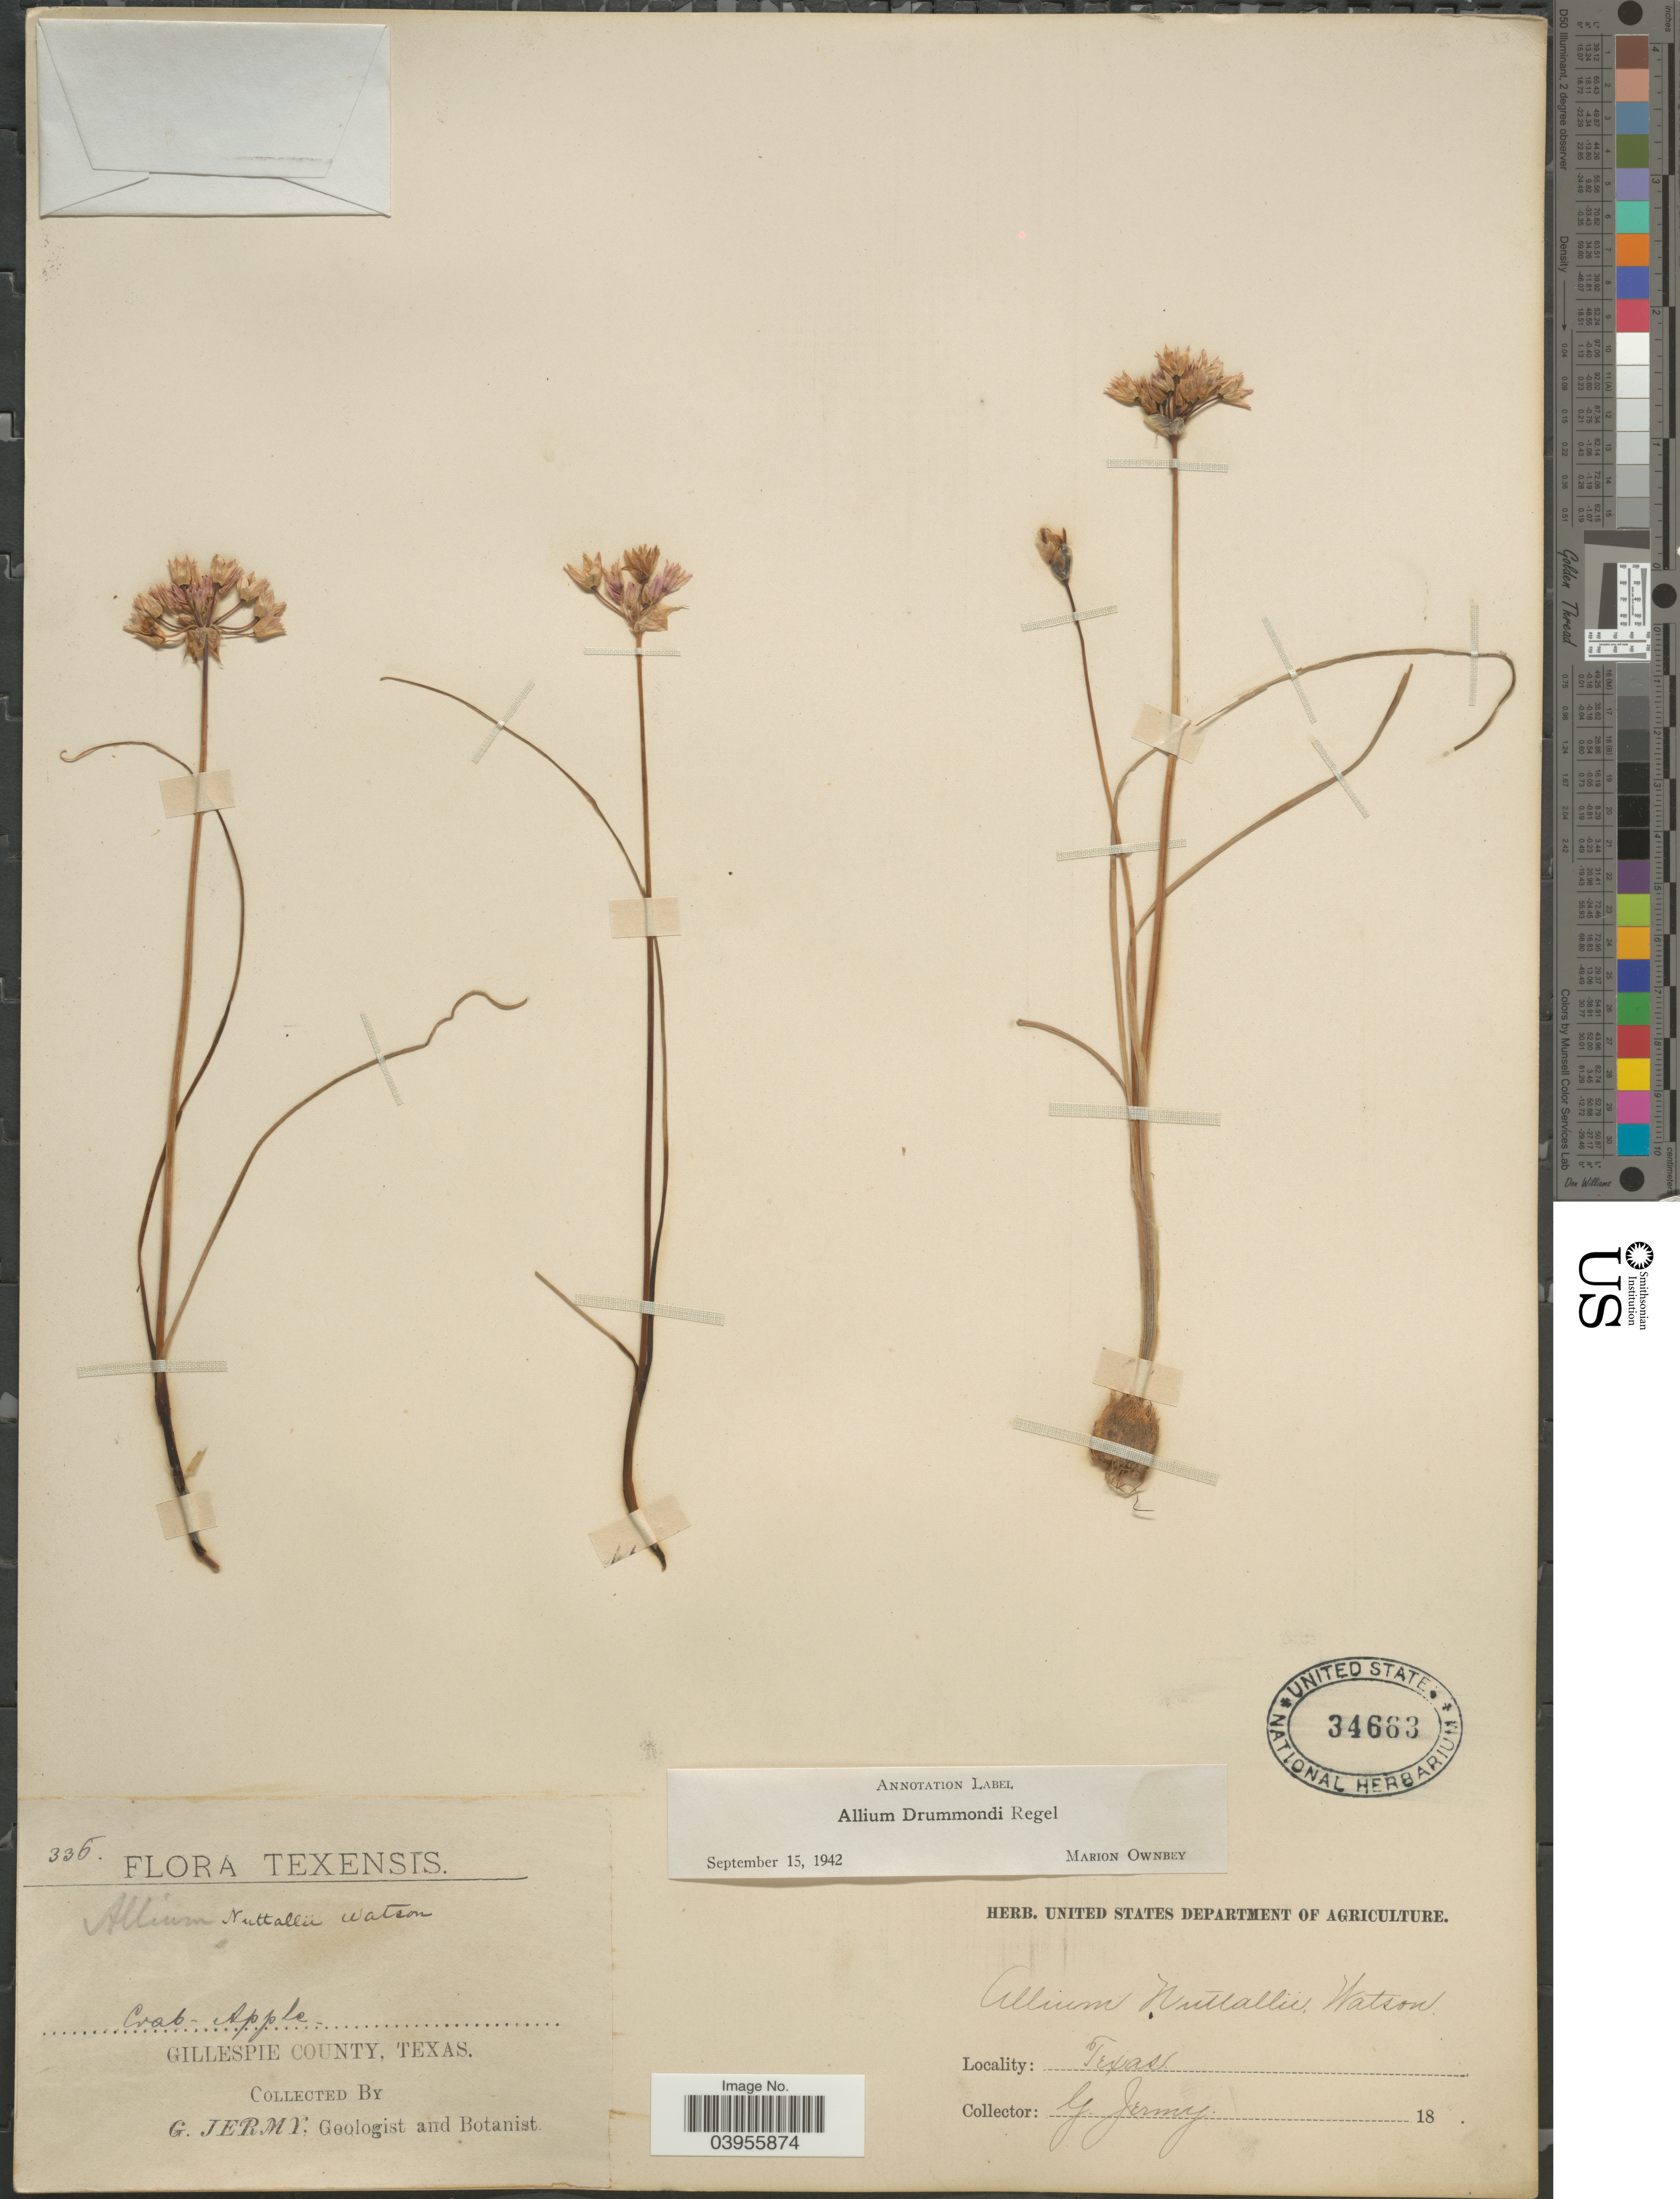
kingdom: Plantae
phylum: Tracheophyta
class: Liliopsida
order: Asparagales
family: Amaryllidaceae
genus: Allium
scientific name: Allium drummondii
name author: Regel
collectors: G. Jermy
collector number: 336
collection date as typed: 18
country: United States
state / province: Texas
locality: Gillespie County.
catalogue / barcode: US 34663